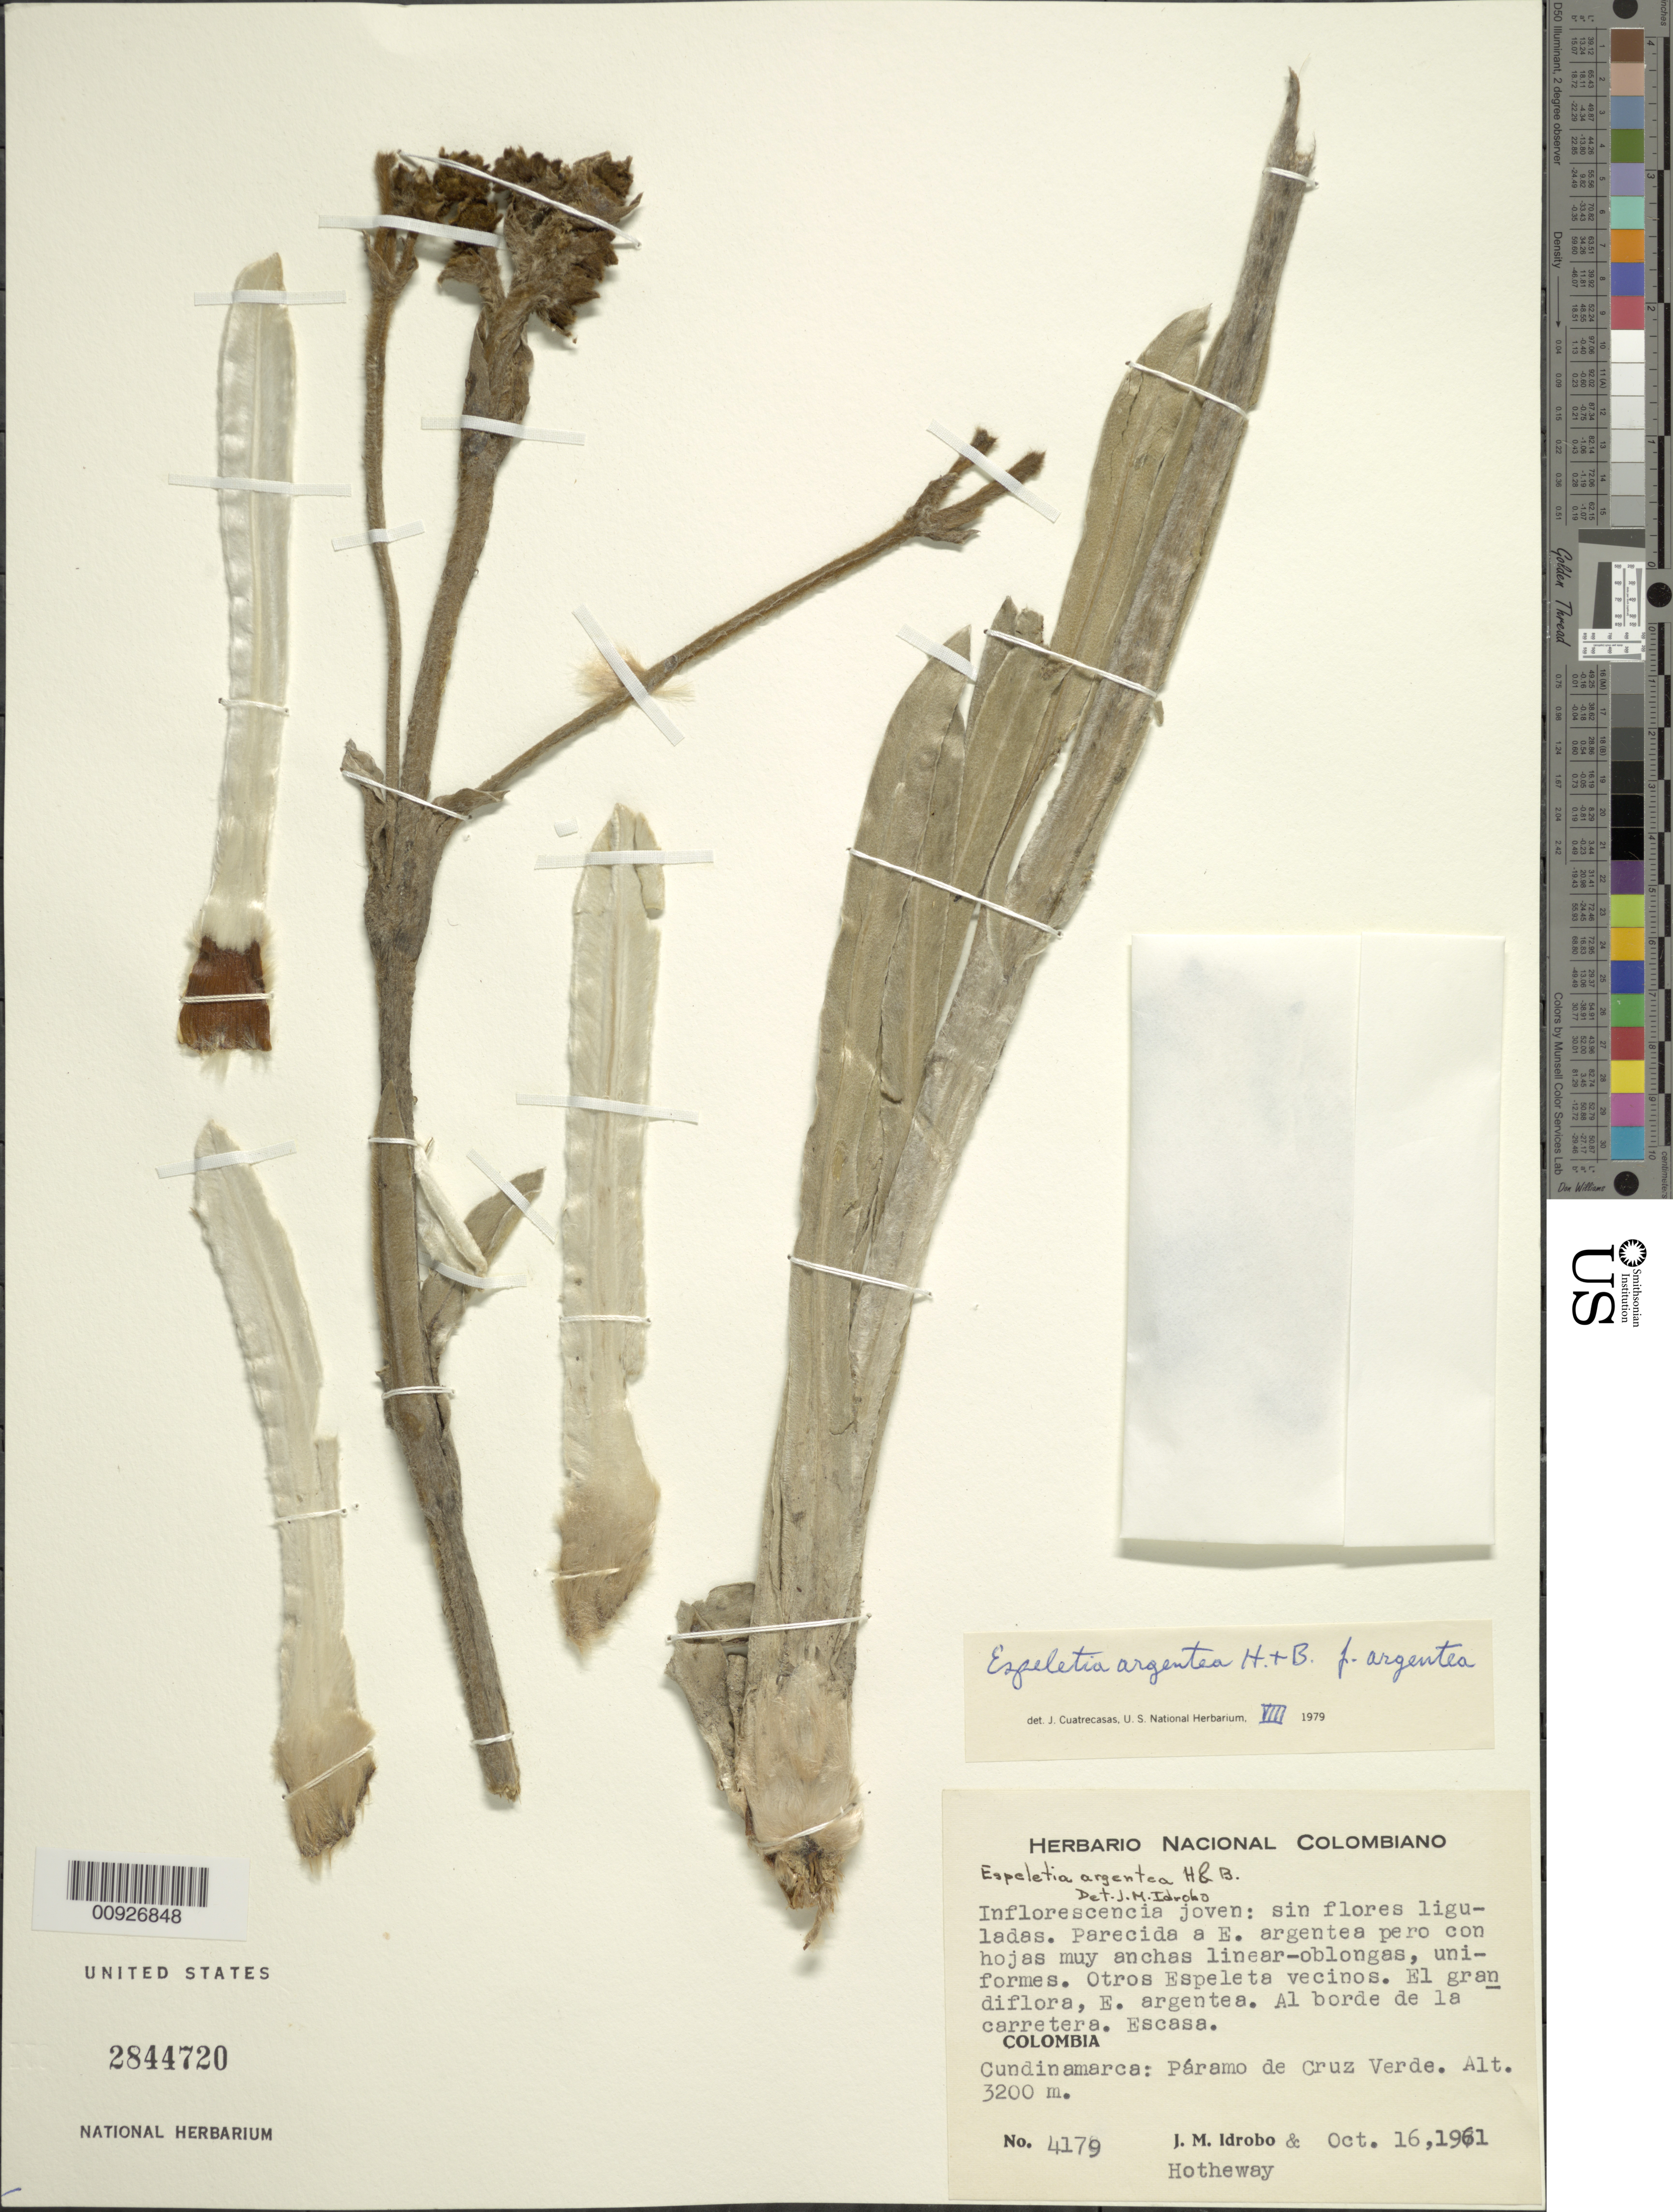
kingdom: Plantae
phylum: Tracheophyta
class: Magnoliopsida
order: Asterales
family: Asteraceae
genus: Espeletia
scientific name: Espeletia argentea f. argentea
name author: Humb. & Bonpl.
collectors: J. M. Idrobo & -- Hotheway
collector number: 4179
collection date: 1961-10-16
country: Colombia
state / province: Cundinamarca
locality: P. de Cruz Verde. Al borde de la carretera. Escasa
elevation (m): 3200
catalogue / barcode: US 2844720